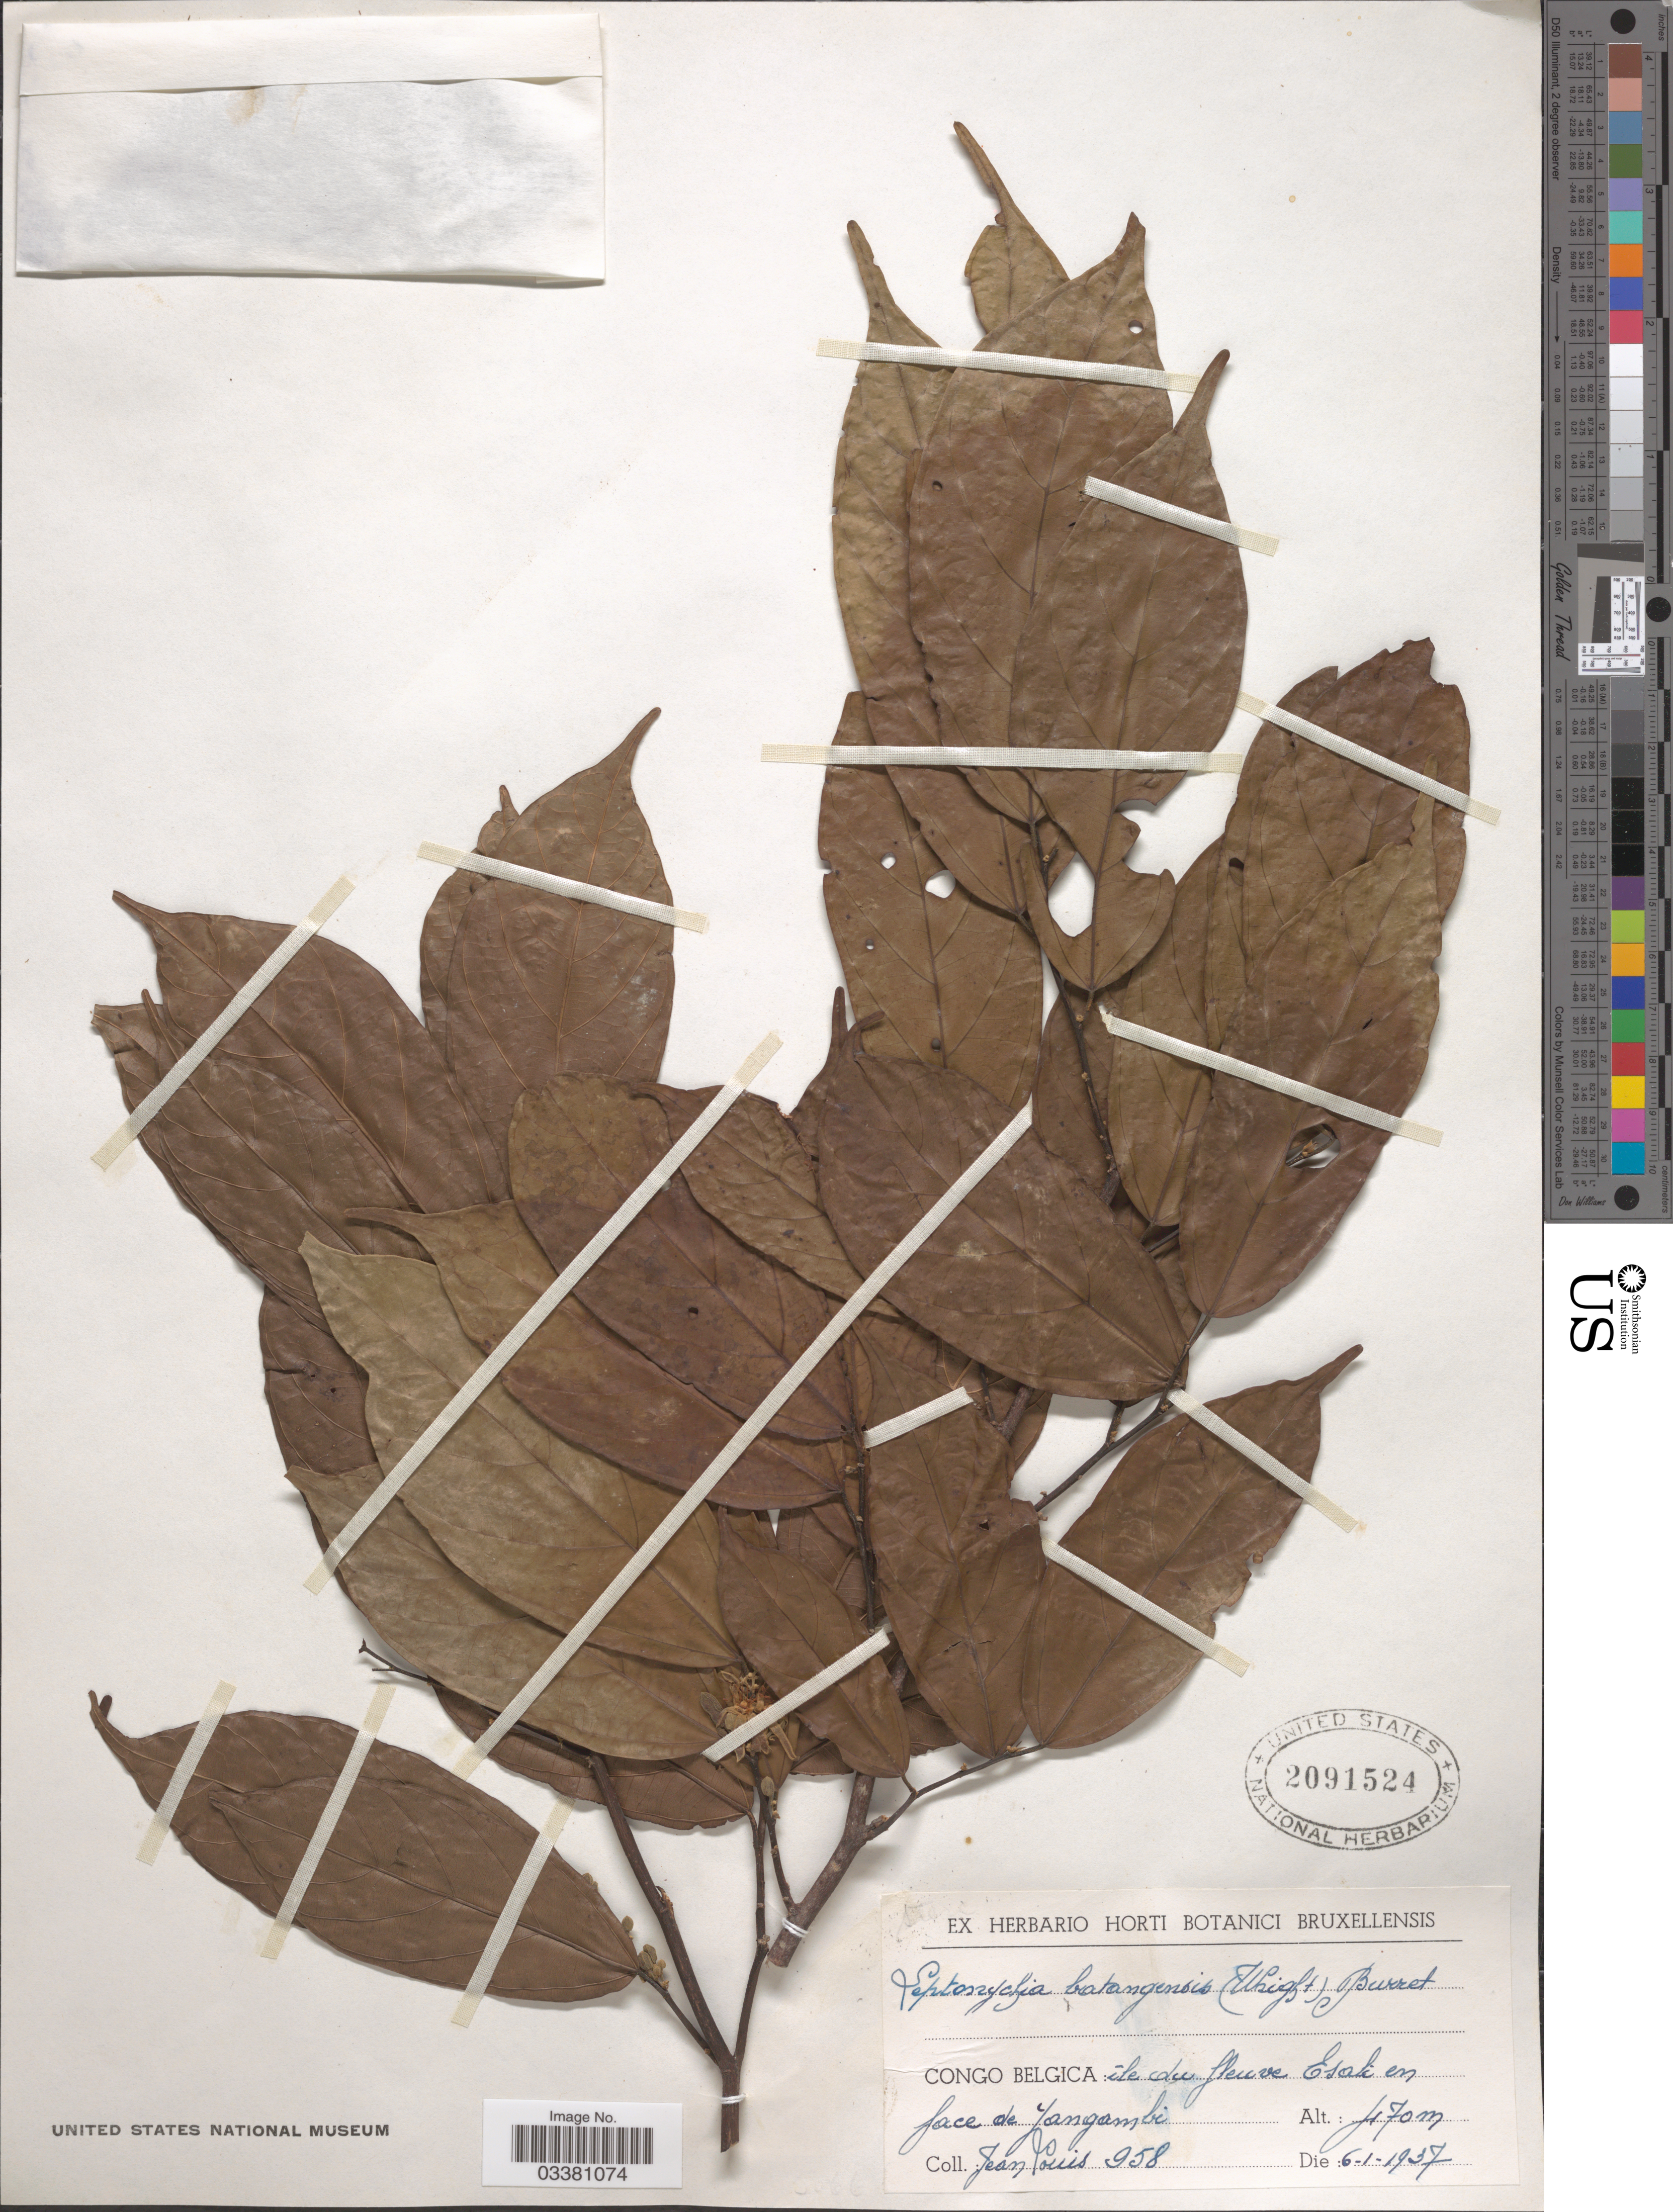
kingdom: Plantae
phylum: Tracheophyta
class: Magnoliopsida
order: Malvales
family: Malvaceae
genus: Leptonychia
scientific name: Leptonychia batangensis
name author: (C.H. Wright) Burret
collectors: J. Louis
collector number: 958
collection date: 1937-01-06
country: Congo, Democratic Republic of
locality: Congo Belgica: île du fleuve Esali en face de Yangambi.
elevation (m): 470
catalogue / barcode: US 2091524